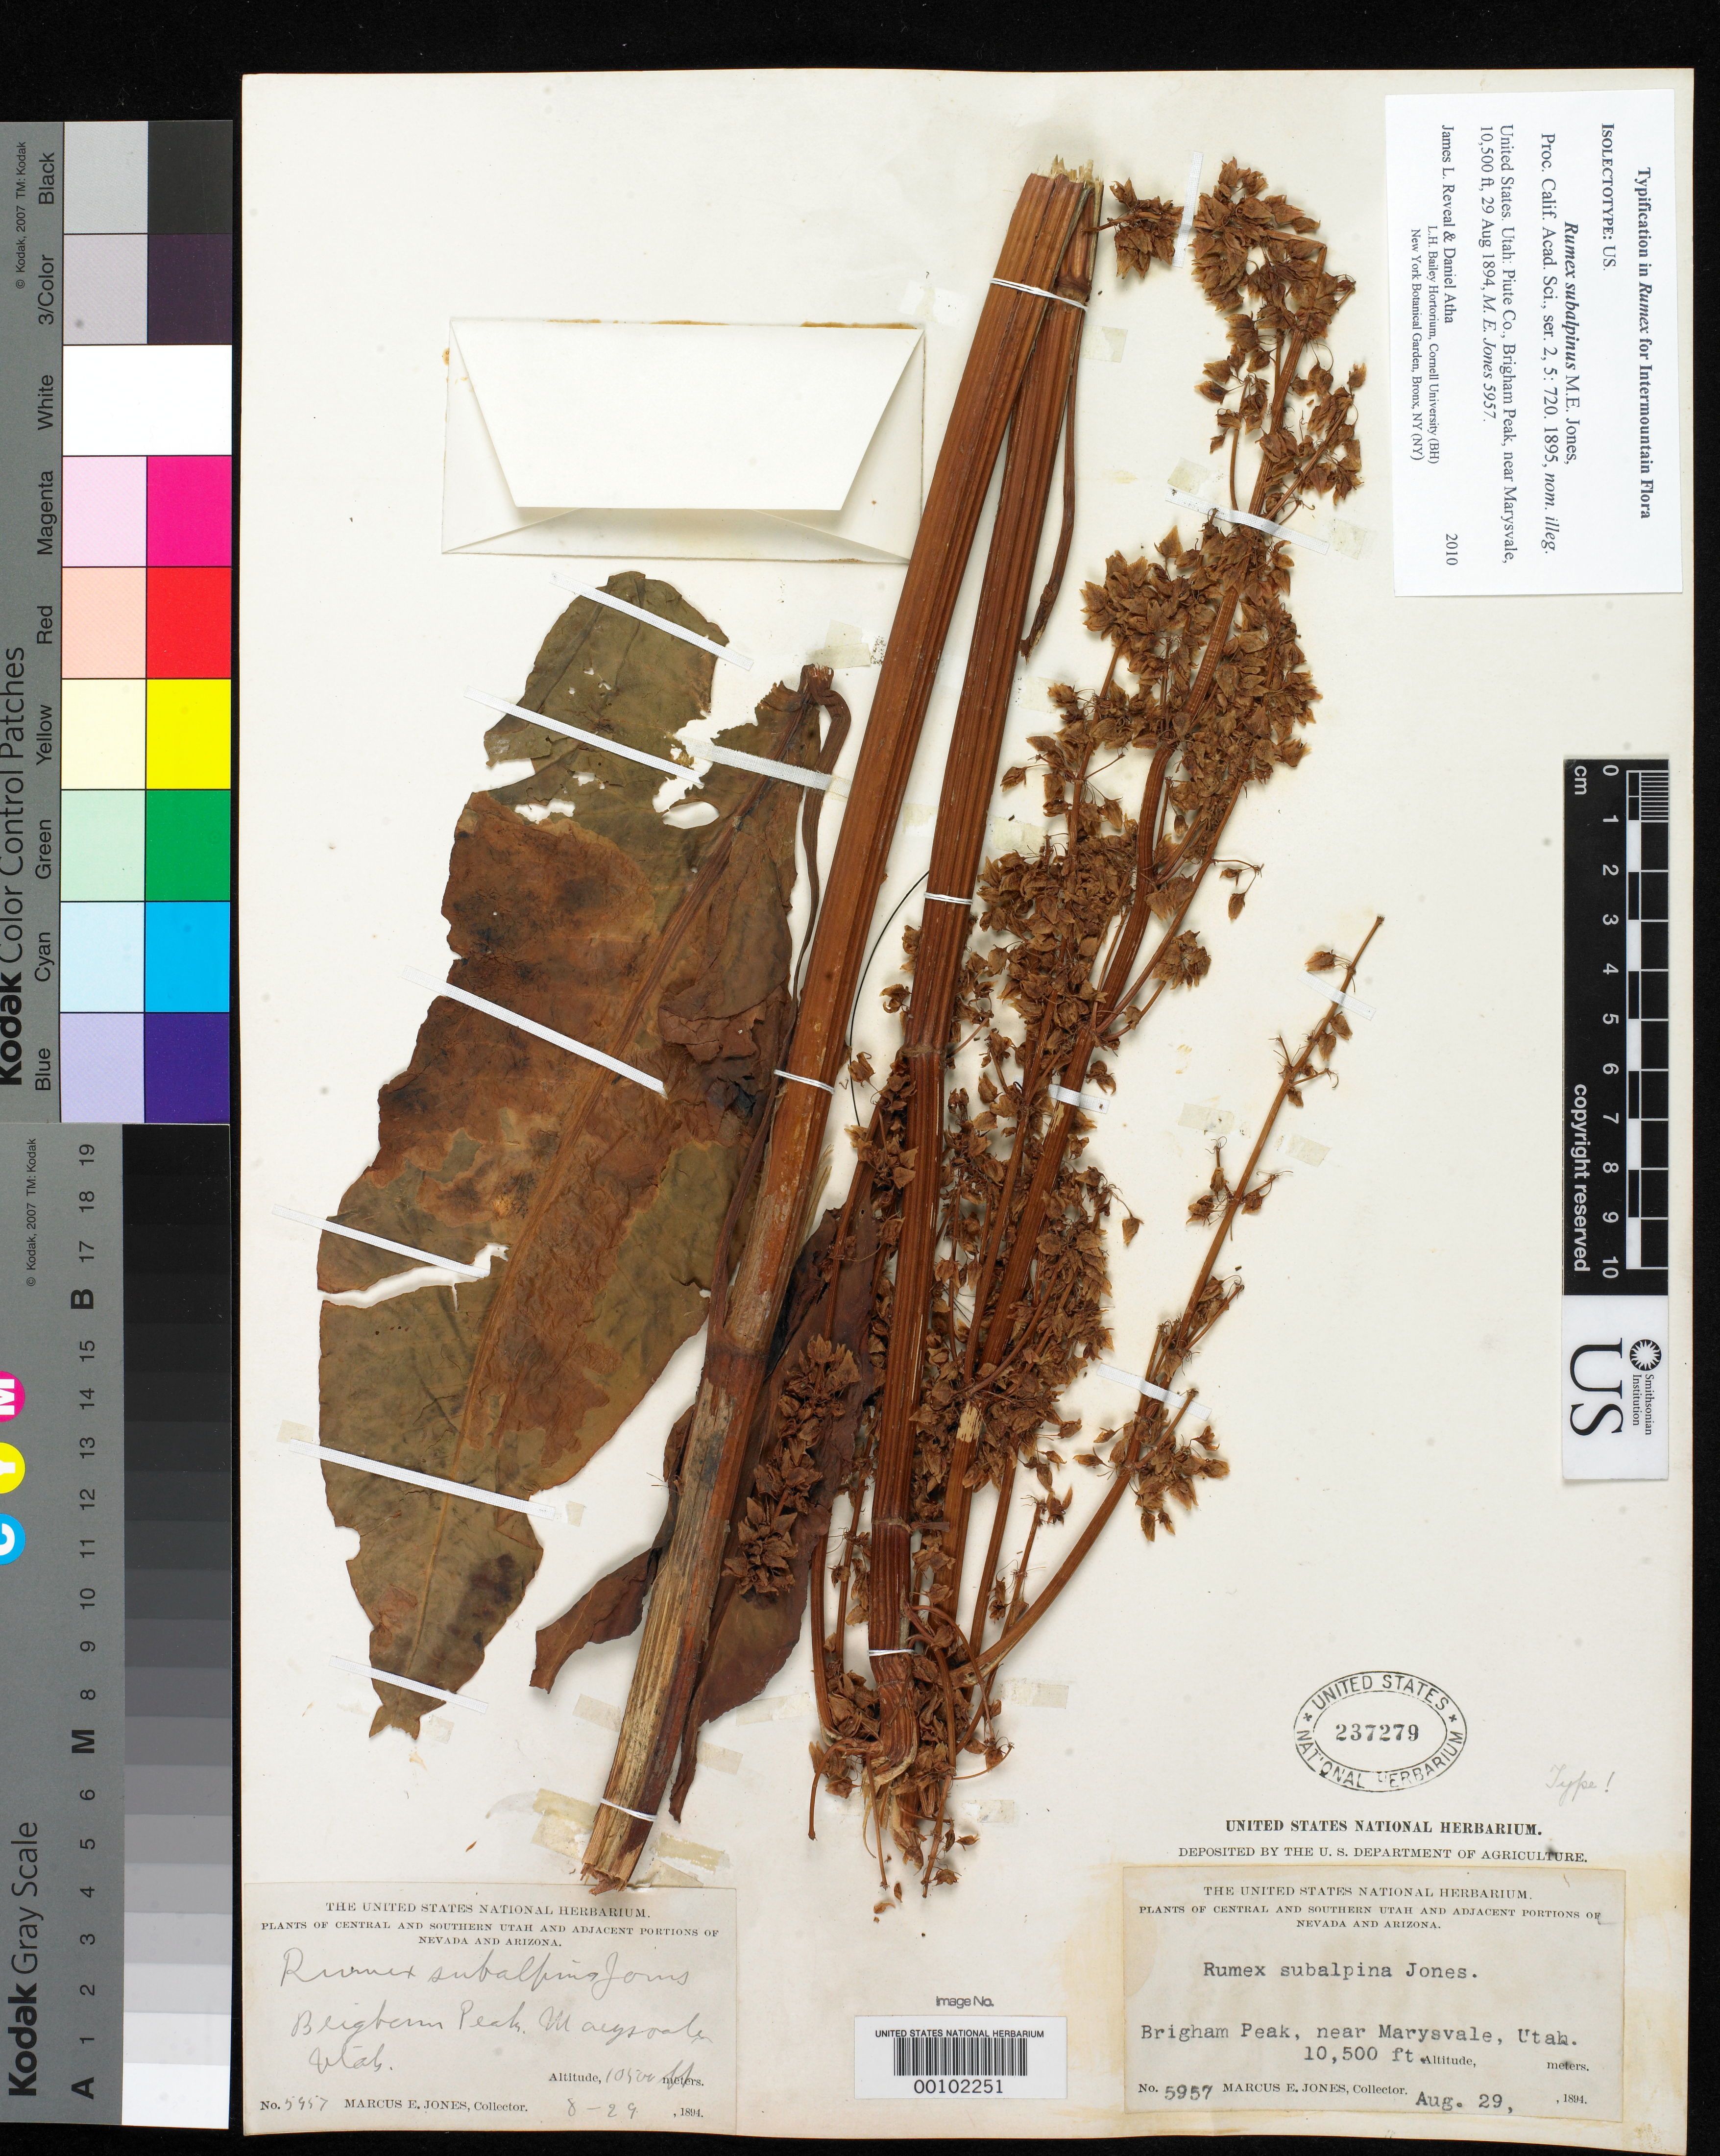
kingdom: Plantae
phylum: Tracheophyta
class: Magnoliopsida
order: Caryophyllales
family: Polygonaceae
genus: Rumex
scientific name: Rumex subalpinus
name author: M.E. Jones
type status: Isolectotype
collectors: M. E. Jones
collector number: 5957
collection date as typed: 29 Aug 1894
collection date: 1894-08-29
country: United States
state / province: Utah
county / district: Piute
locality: Brigham Peak, near Marysvale.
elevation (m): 3200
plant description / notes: Specific epithet published as "subalpina". Later homonym of Rumex subalpinus Simonkai (1886). Currently accepted name as cited by Reveal & Atha (2010).; Also a type of Rumex pycnanthus Rech.f., nom. nov.; Replacement name for Rumex subalpinus M.E. Jones (1895), nom. illeg., non R. subalpinus Simonkai (1886). Currently accepted name as cited by Reveal & Atha (2010).; Also a type of Rumex subalpinus M.E. Jones, nom. illeg.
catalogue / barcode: US 237279